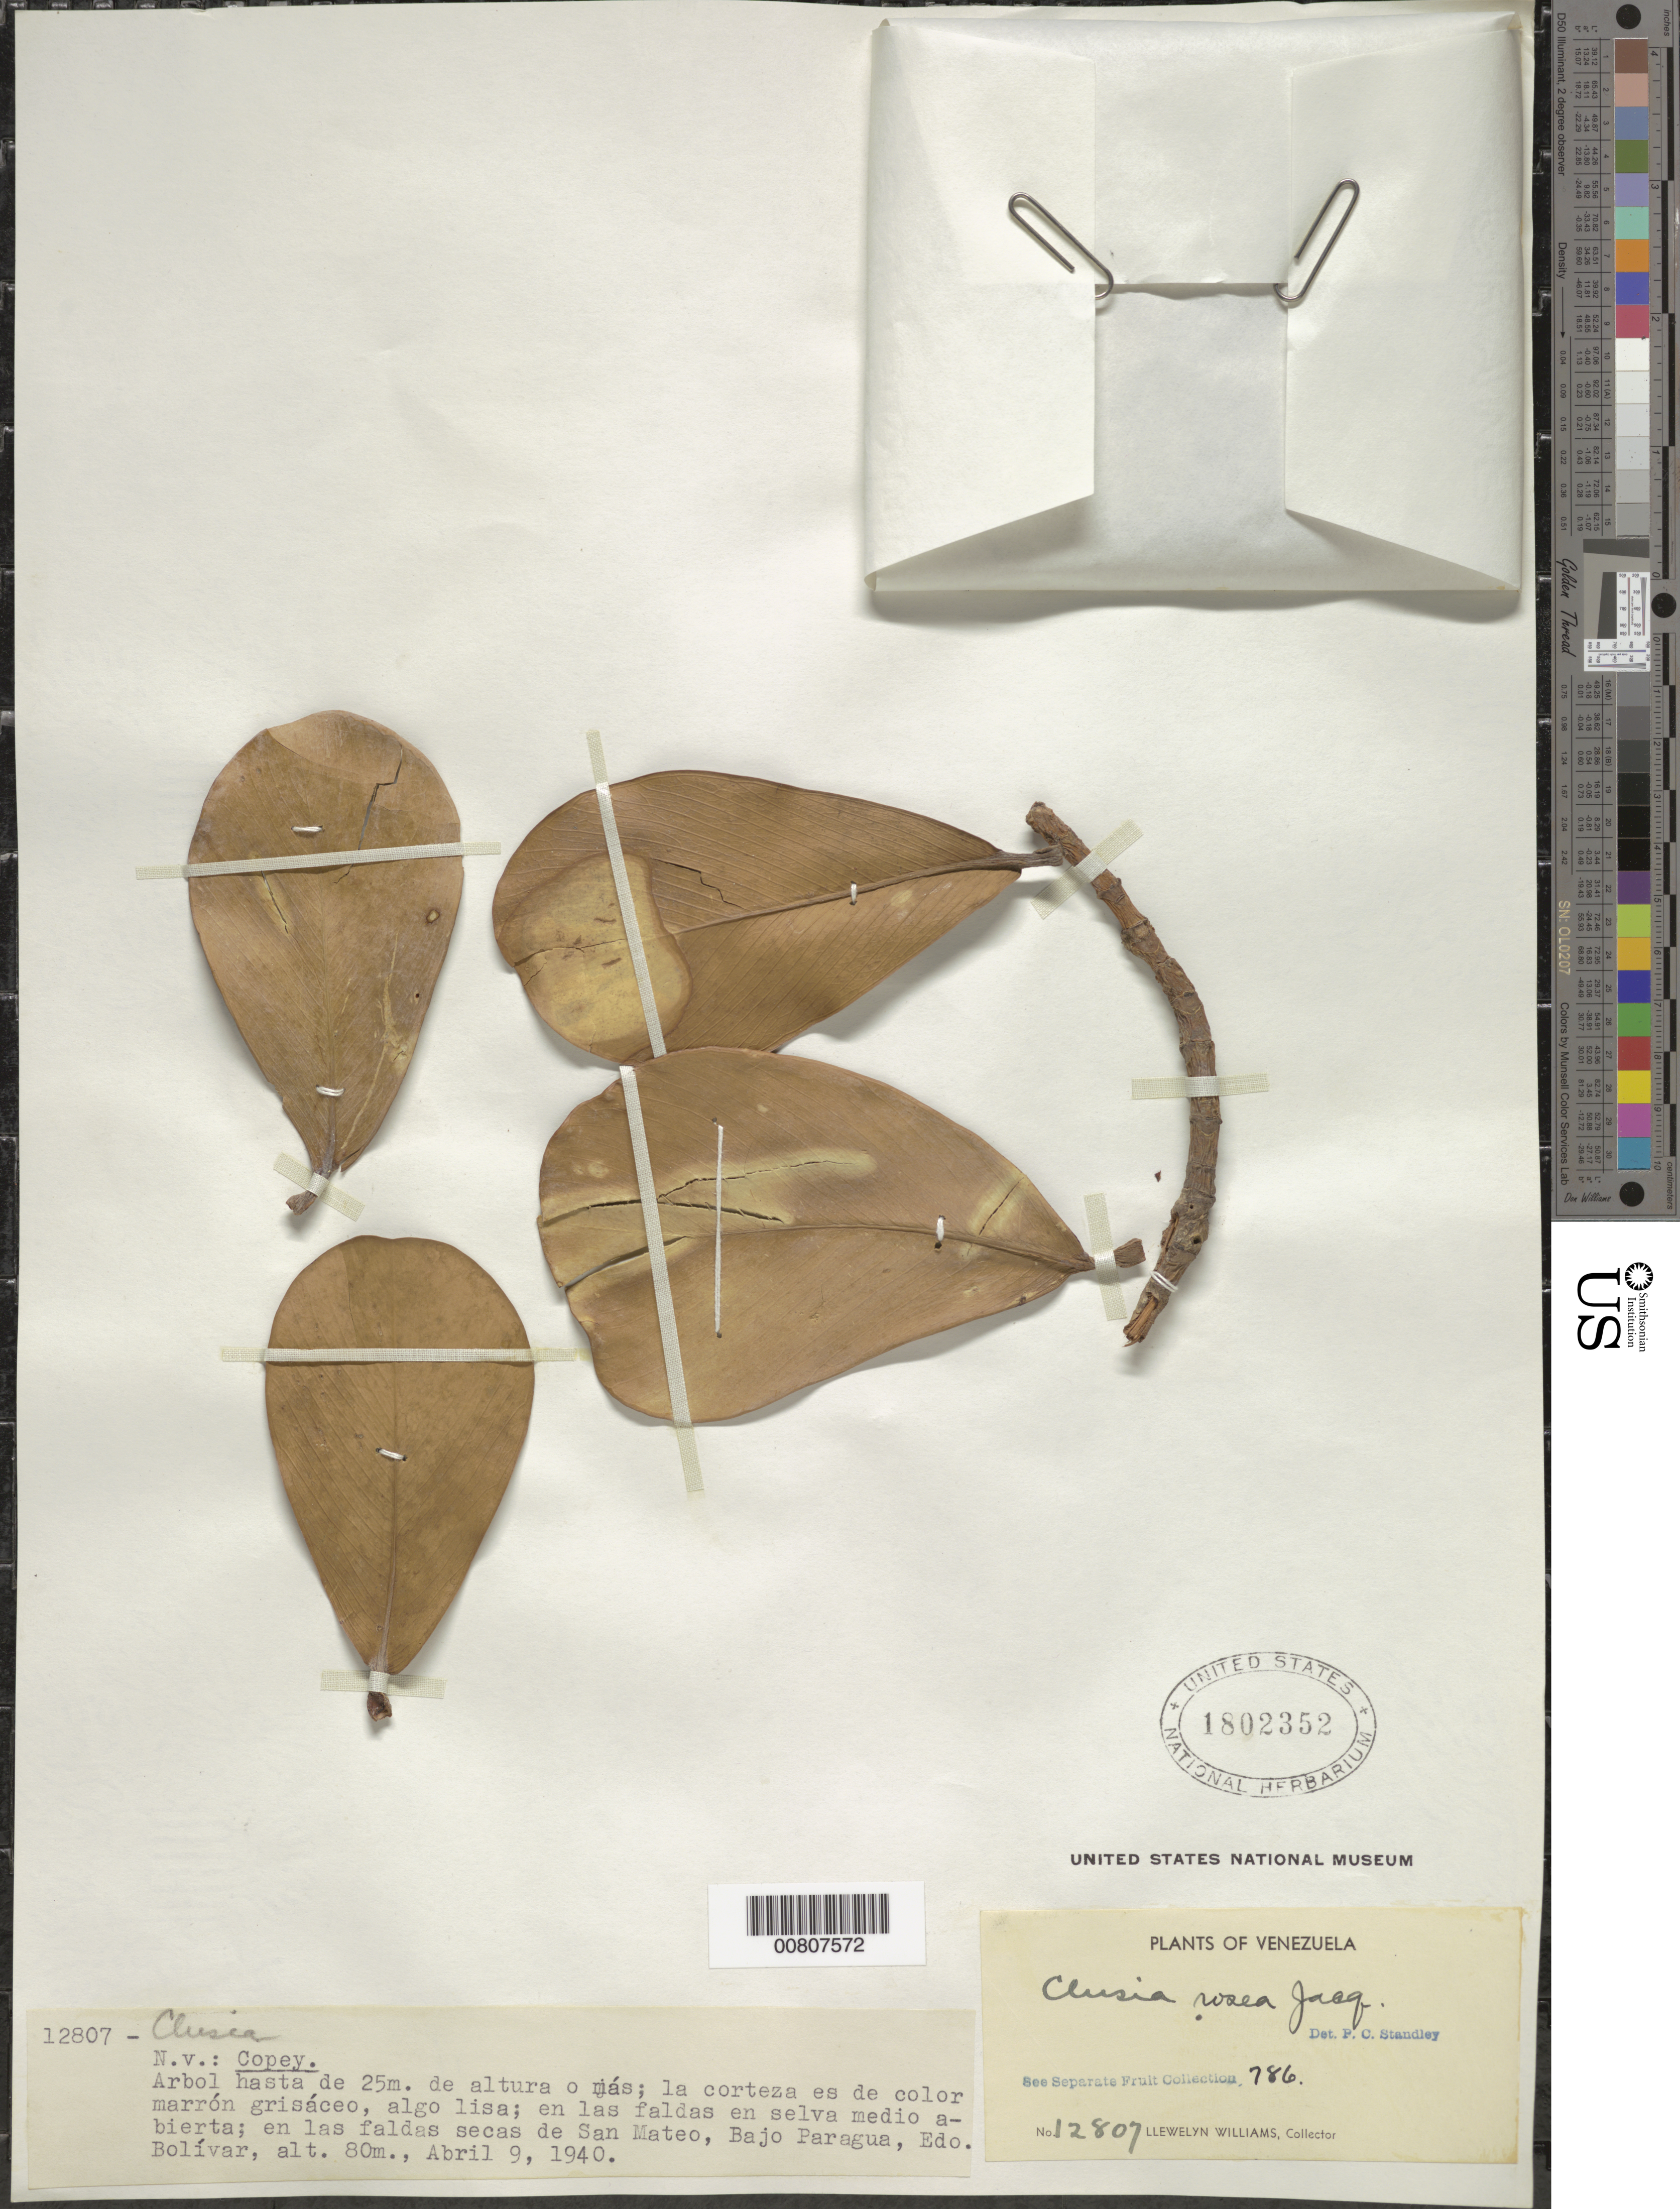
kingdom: Plantae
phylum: Tracheophyta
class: Magnoliopsida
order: Malpighiales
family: Clusiaceae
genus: Clusia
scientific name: Clusia rosea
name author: Jacq.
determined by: Standley, Paul C.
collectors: Ll. Williams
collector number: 12807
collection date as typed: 9-Apr-40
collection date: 1940-04-09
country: Venezuela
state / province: Bolívar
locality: San Mateo, Bajo Paragua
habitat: Las faldas en selva medio abierta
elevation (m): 80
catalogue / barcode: US 1802352